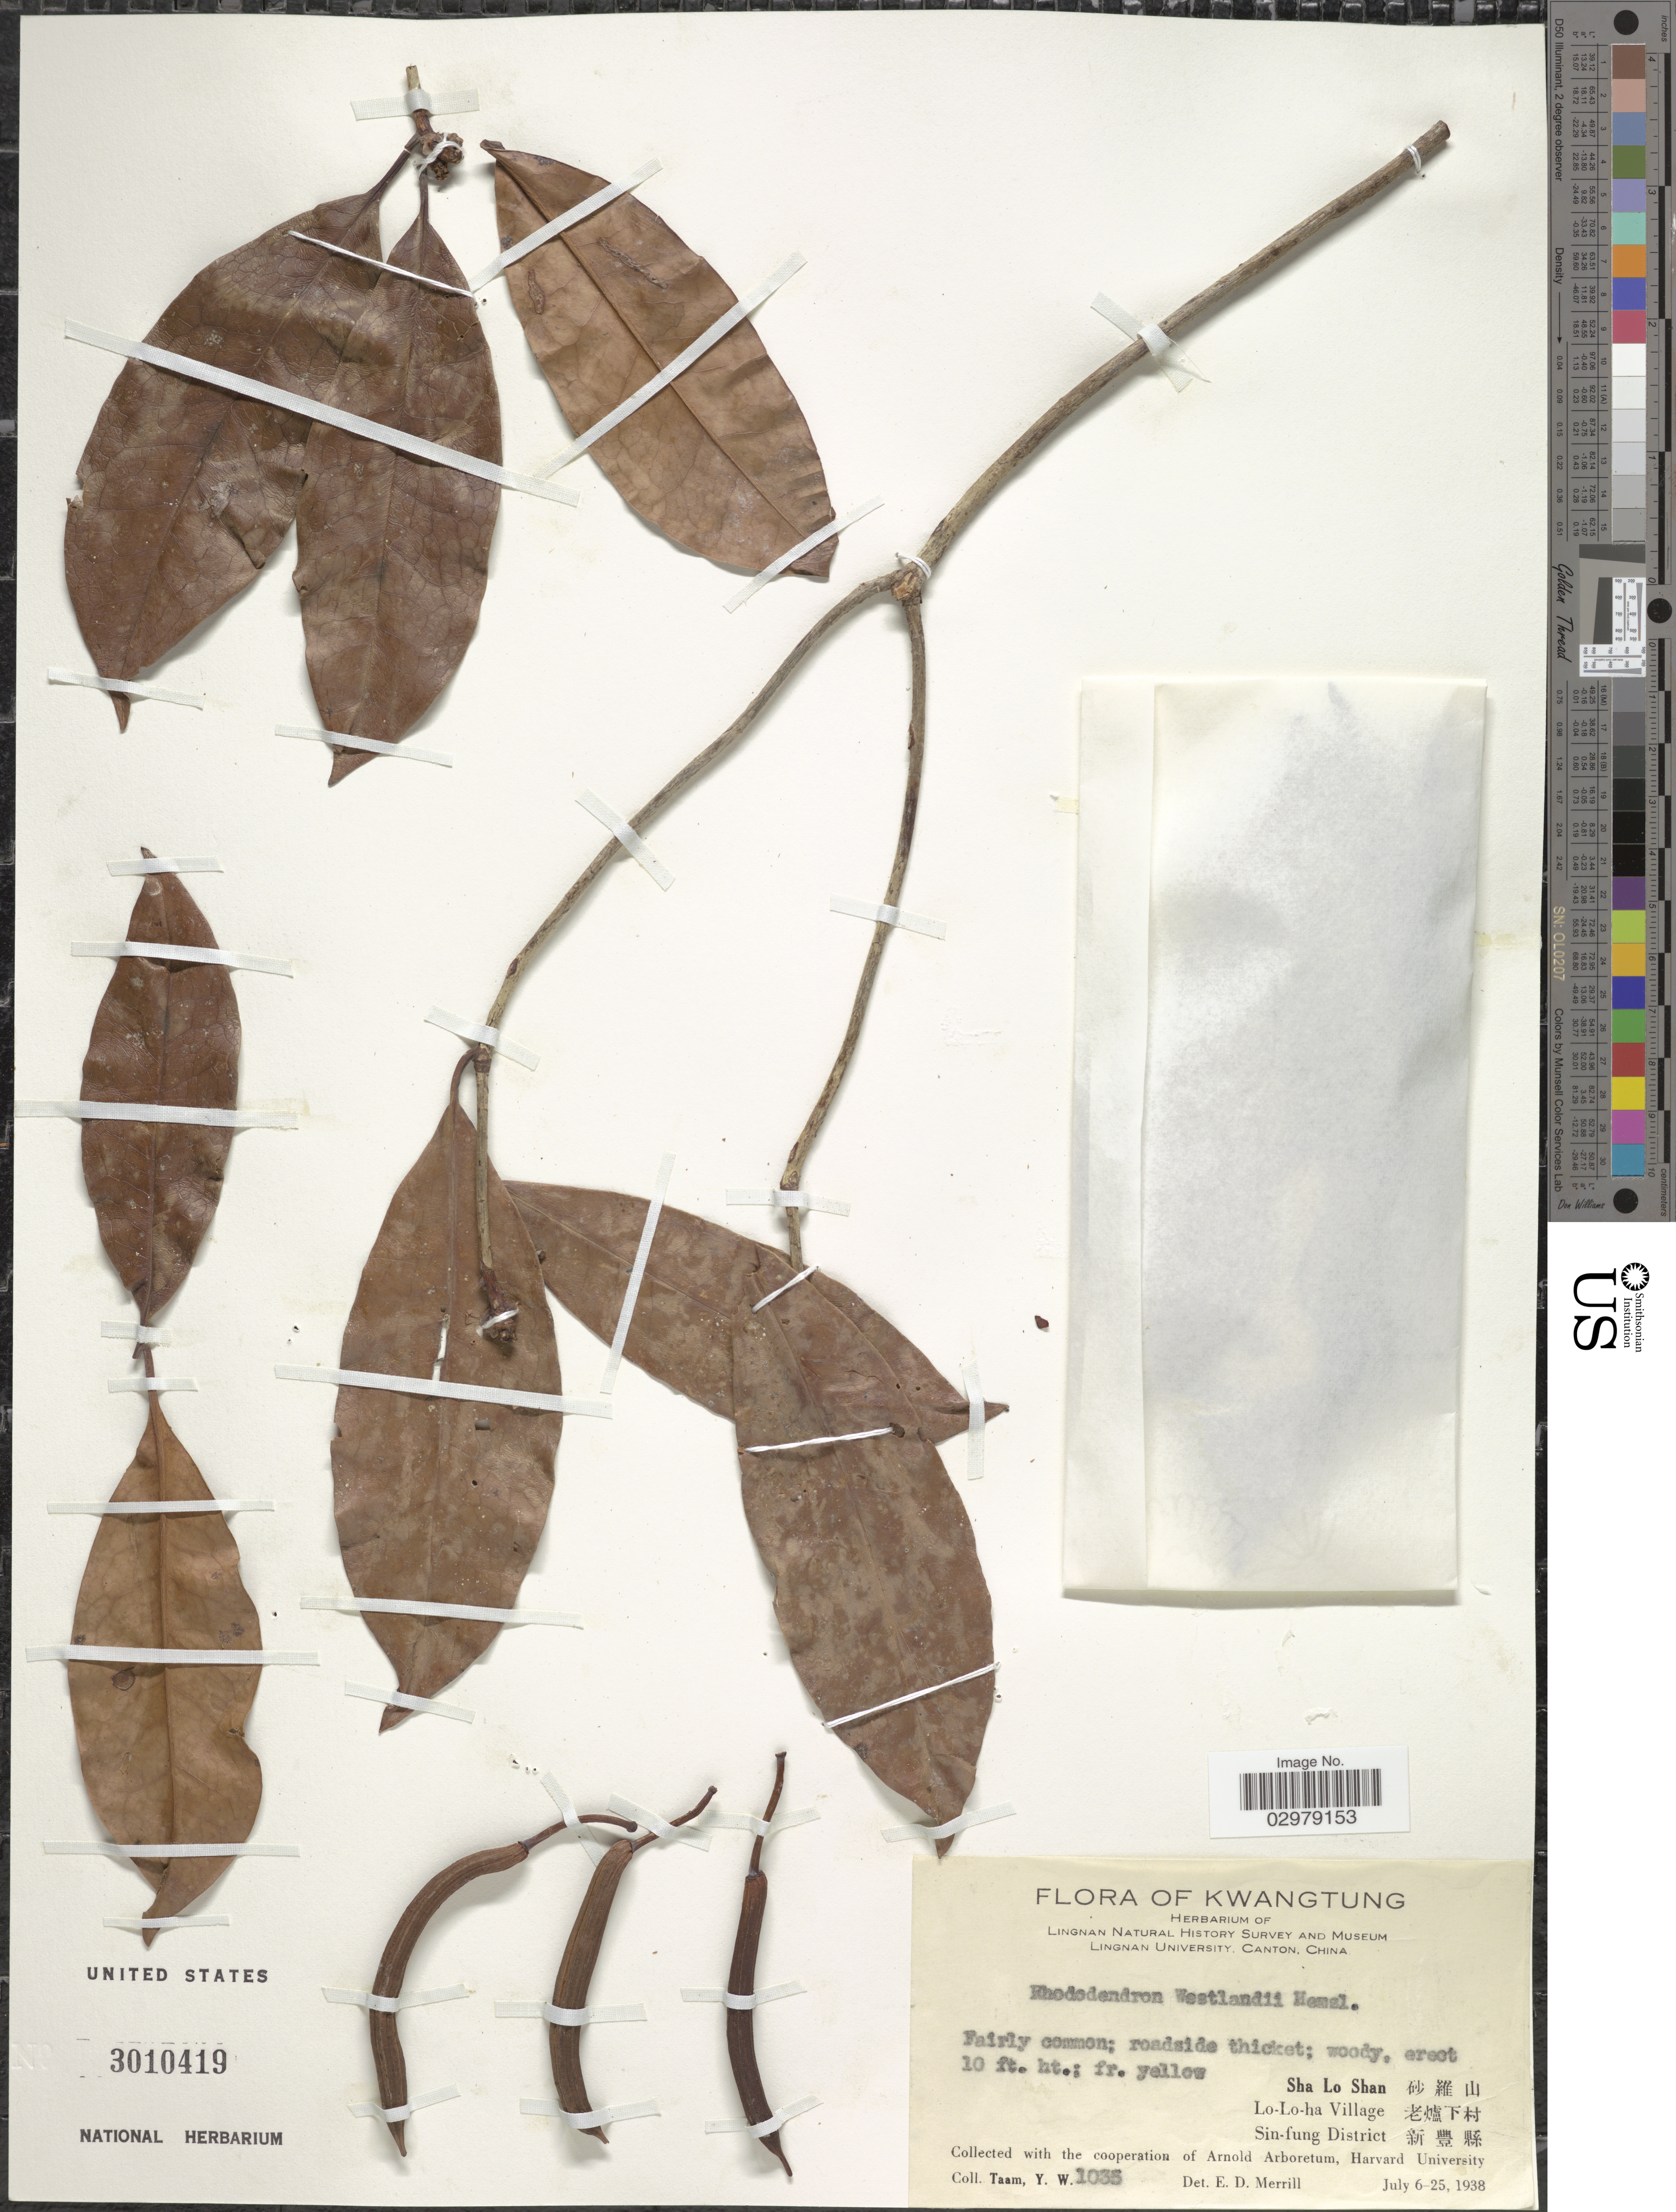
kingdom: Plantae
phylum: Tracheophyta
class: Magnoliopsida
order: Ericales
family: Ericaceae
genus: Rhododendron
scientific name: Rhododendron westlandii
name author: Hemsl.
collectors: Y. W. Taam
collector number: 1035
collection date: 1938-07-06/1938-07-25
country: China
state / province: Guangdong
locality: Kwangtung. Sha Lo Shan, Lo-Lo-ha Village, Sin-fung District.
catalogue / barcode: US 3010419